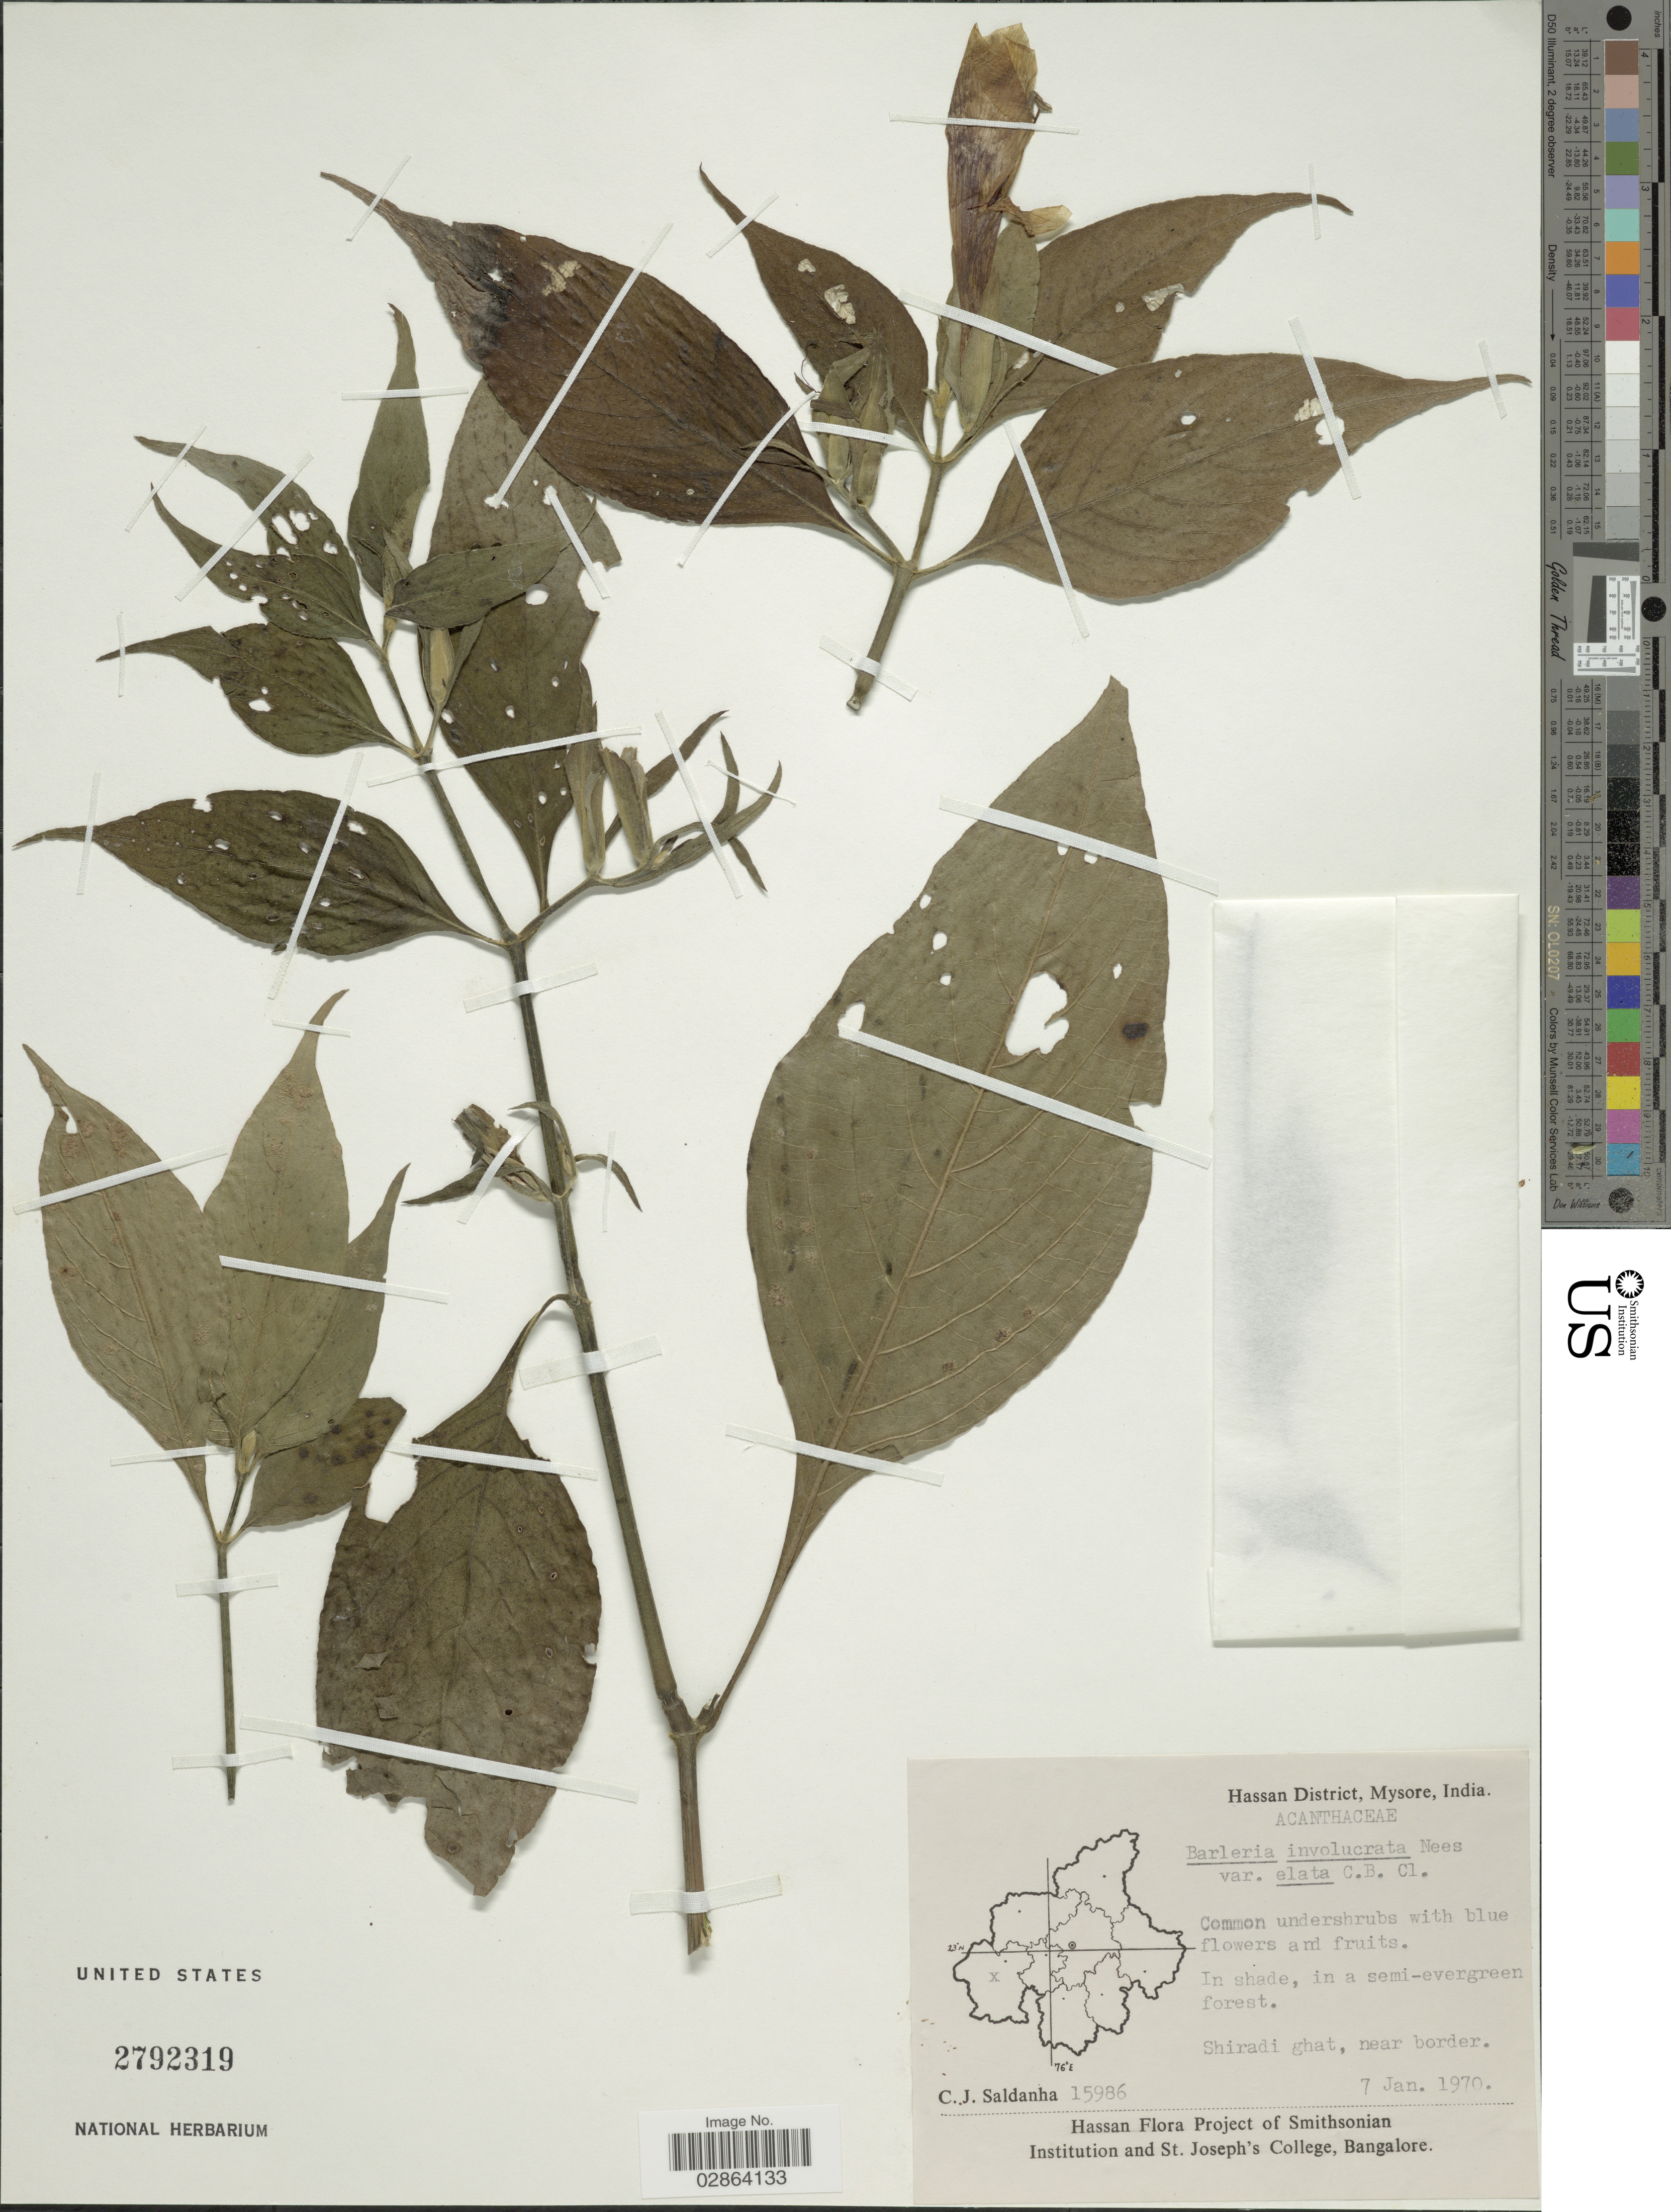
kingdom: Plantae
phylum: Tracheophyta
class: Magnoliopsida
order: Lamiales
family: Acanthaceae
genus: Barleria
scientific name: Barleria involucrata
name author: Nees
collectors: C. J. Saldanha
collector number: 15986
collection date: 1970-01-07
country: India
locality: Hassan District, Mysore, India, Shiradi ghat, near border.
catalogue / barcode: US 2792319